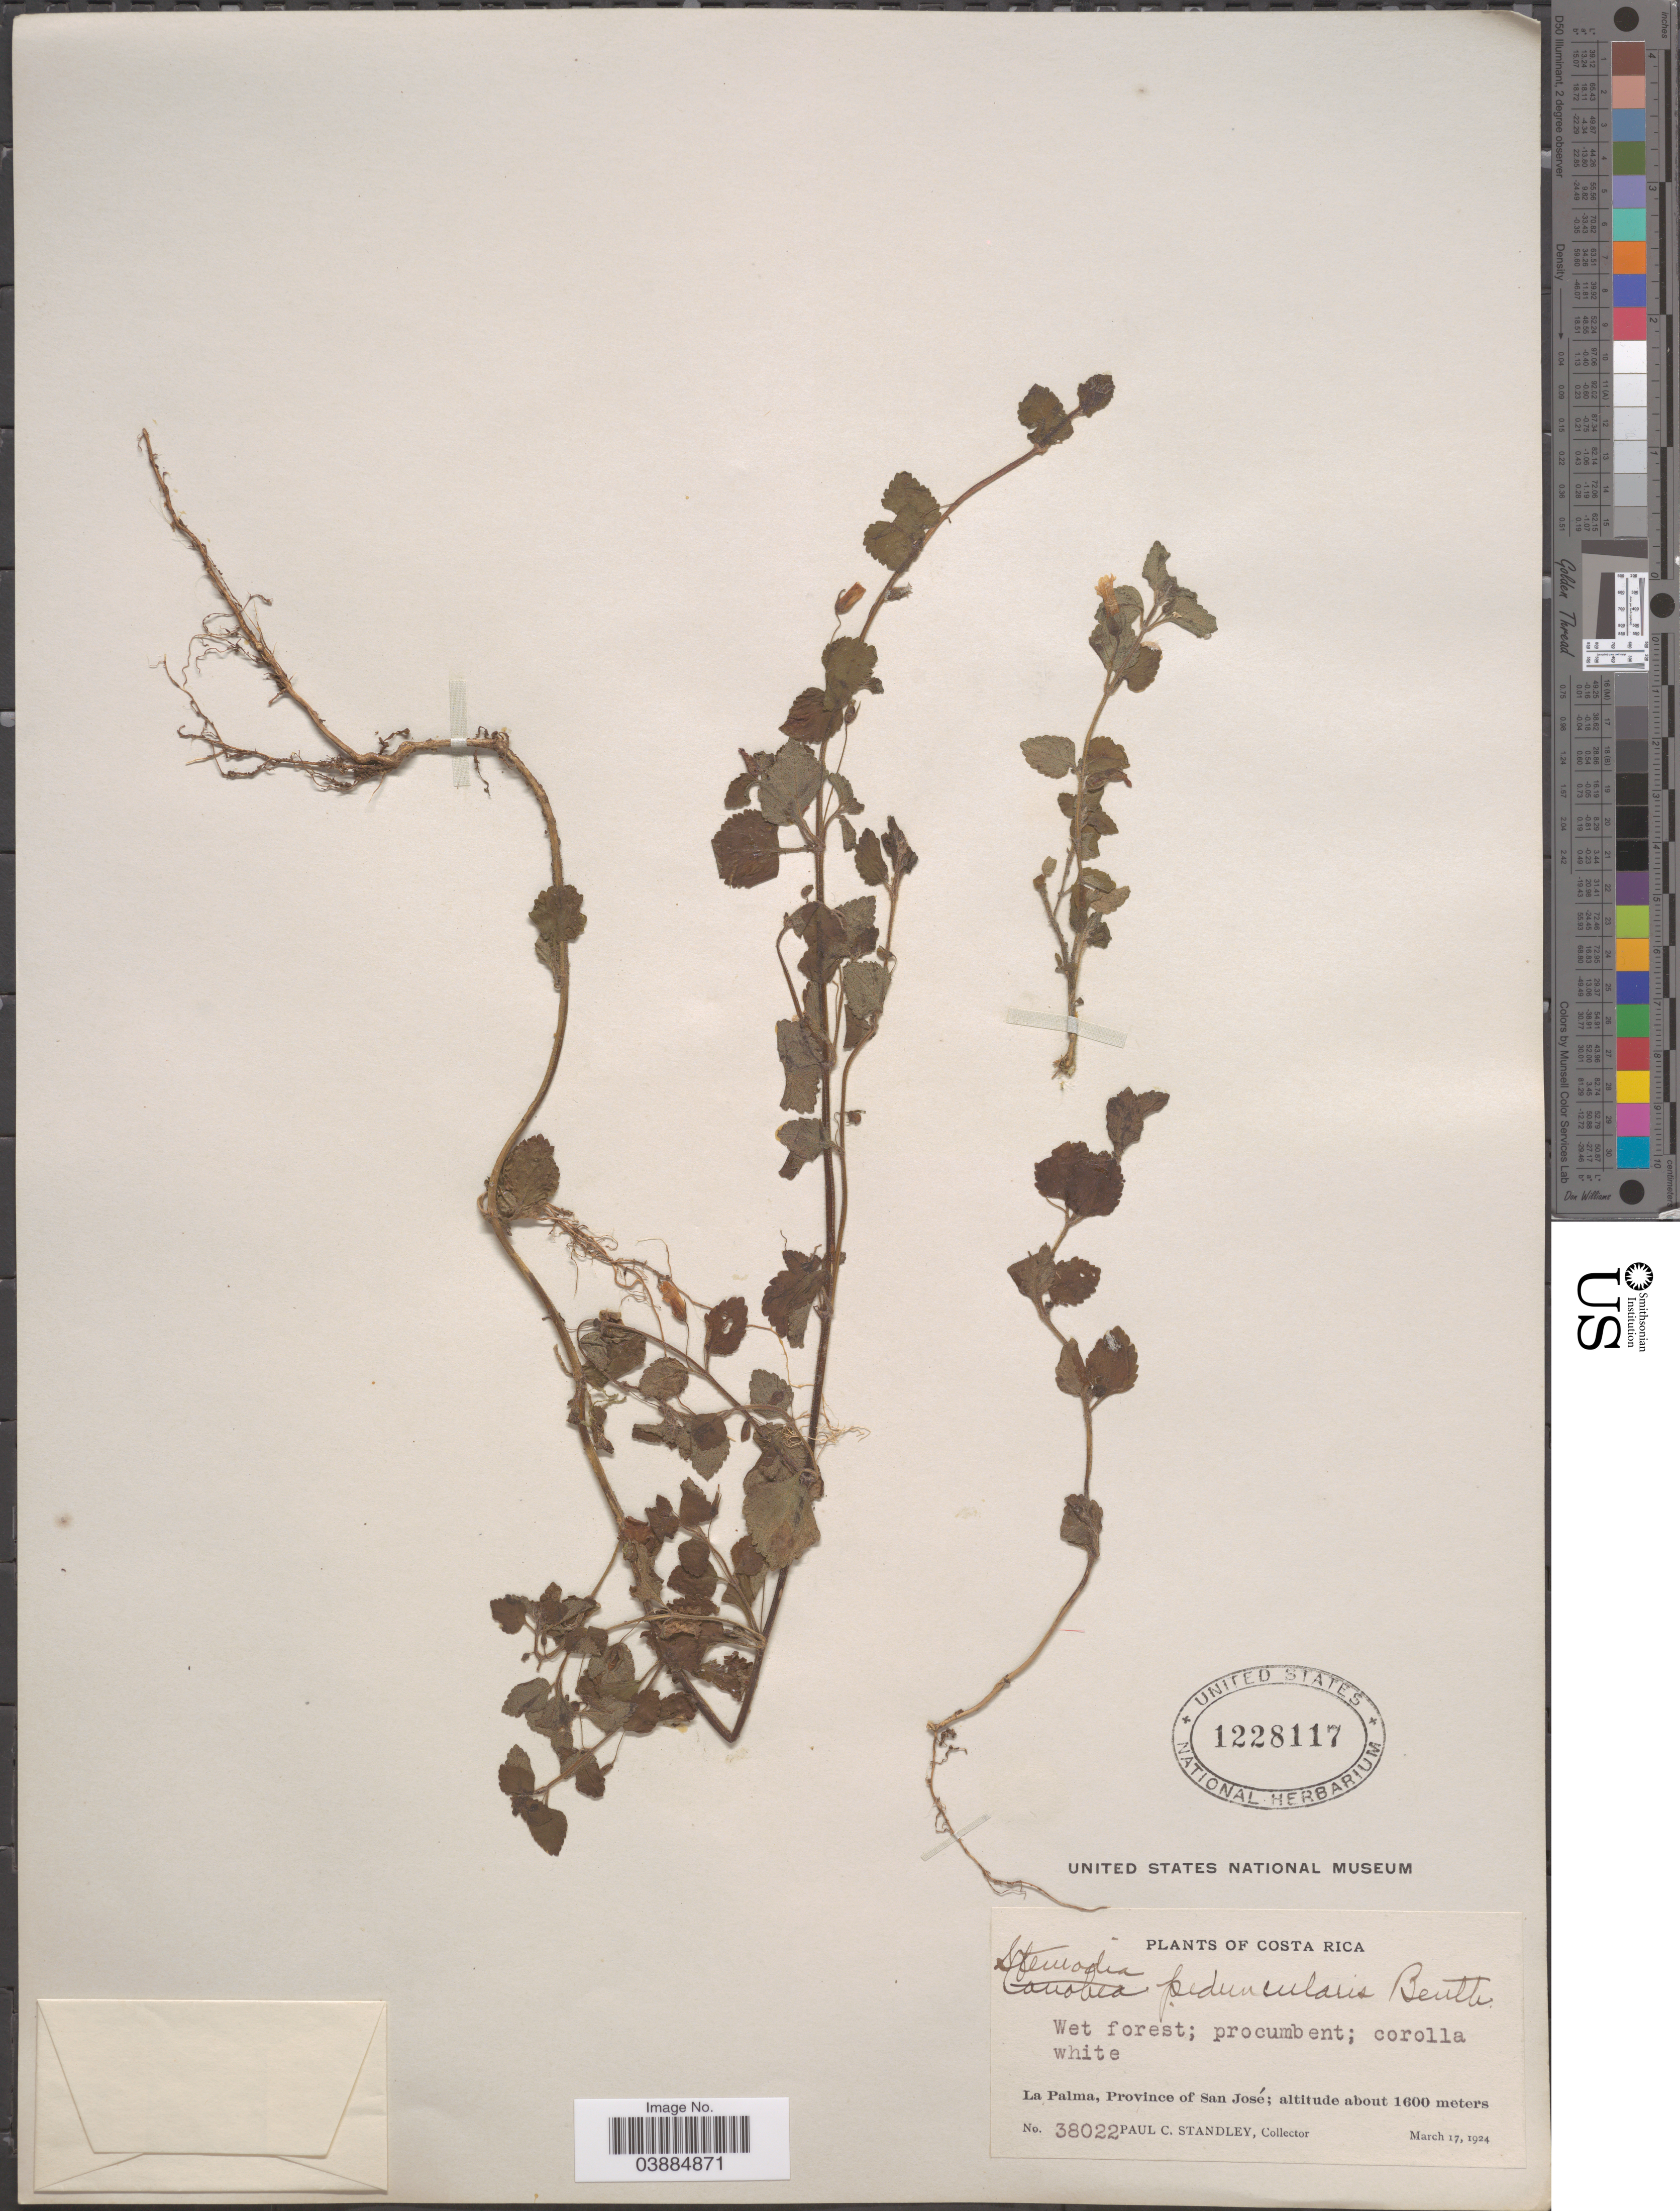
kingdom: Plantae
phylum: Tracheophyta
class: Magnoliopsida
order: Lamiales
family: Plantaginaceae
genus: Stemodia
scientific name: Stemodia peduncularis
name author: Benth.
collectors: P. C. Standley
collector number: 38022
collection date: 1924-03-17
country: Costa Rica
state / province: San José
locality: La Palma.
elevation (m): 1600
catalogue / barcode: US 1228117